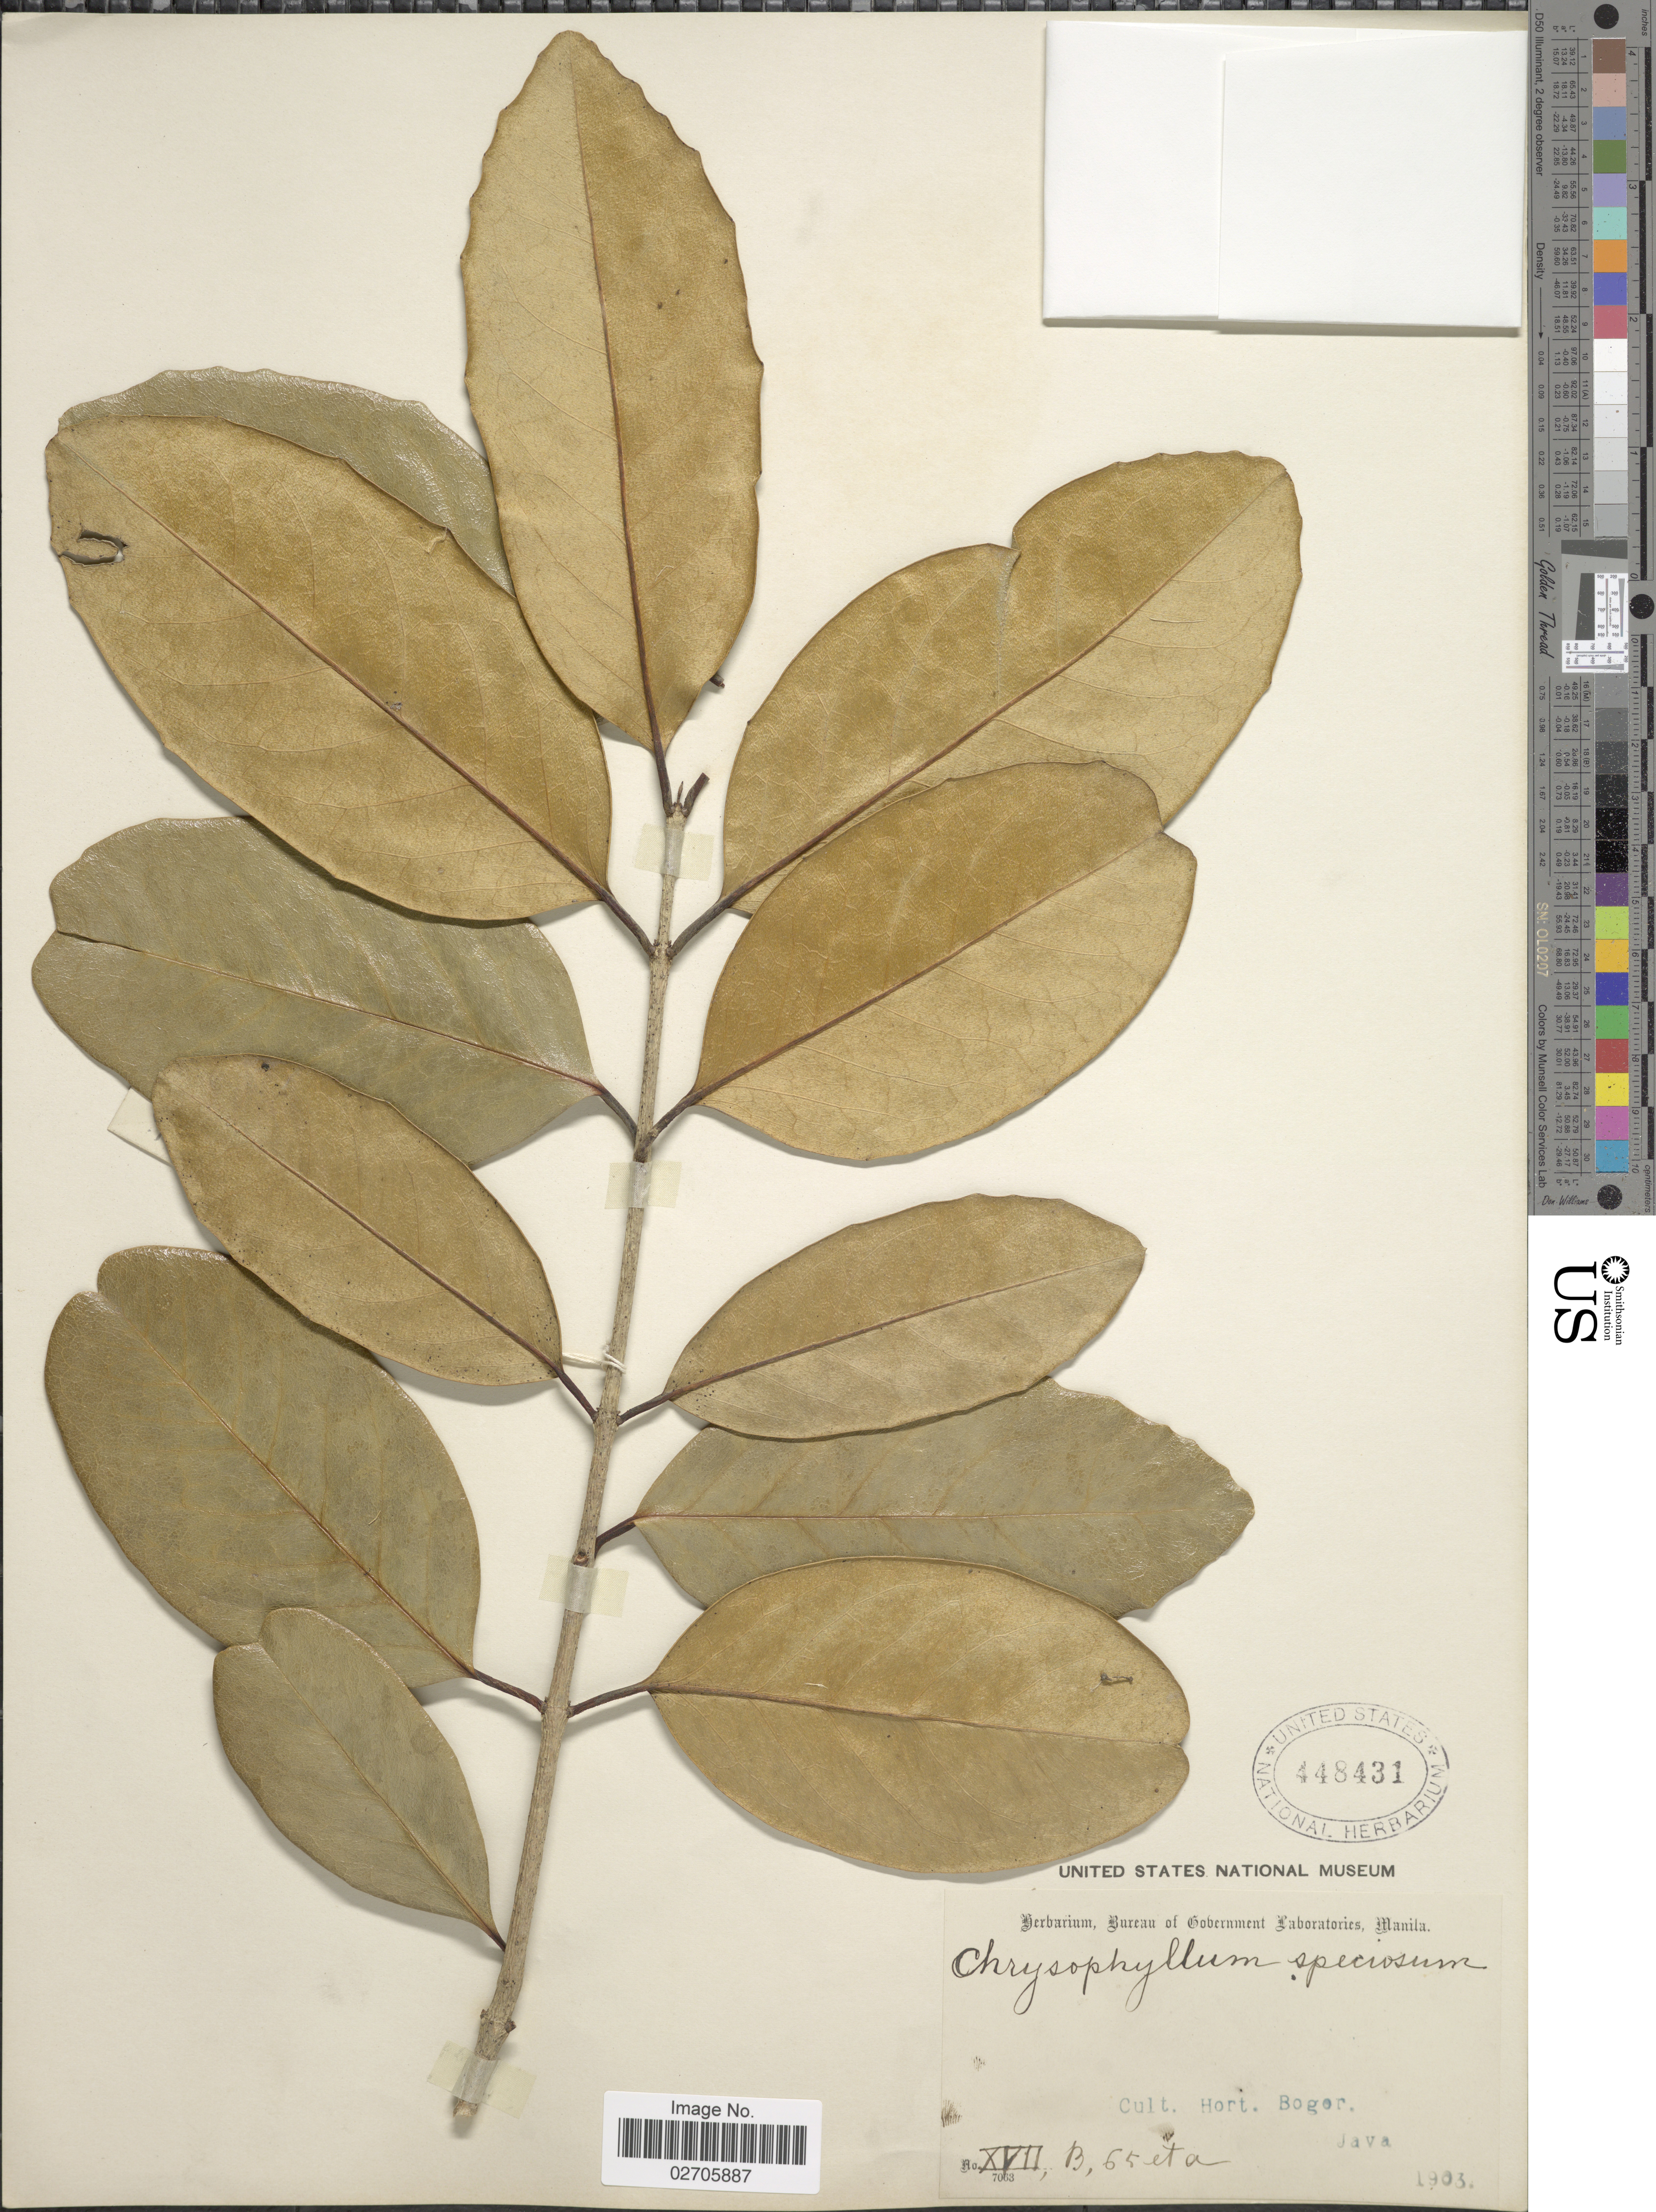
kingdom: Plantae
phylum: Tracheophyta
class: Magnoliopsida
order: Ericales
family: Sapotaceae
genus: Chrysophyllum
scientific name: Chrysophyllum speciosum ined.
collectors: Ex herb. Bureau of Government Laboratories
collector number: XVII, B, 65 et a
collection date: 1903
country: Indonesia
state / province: Java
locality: Cult. Hort. Bogor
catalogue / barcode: US 448431